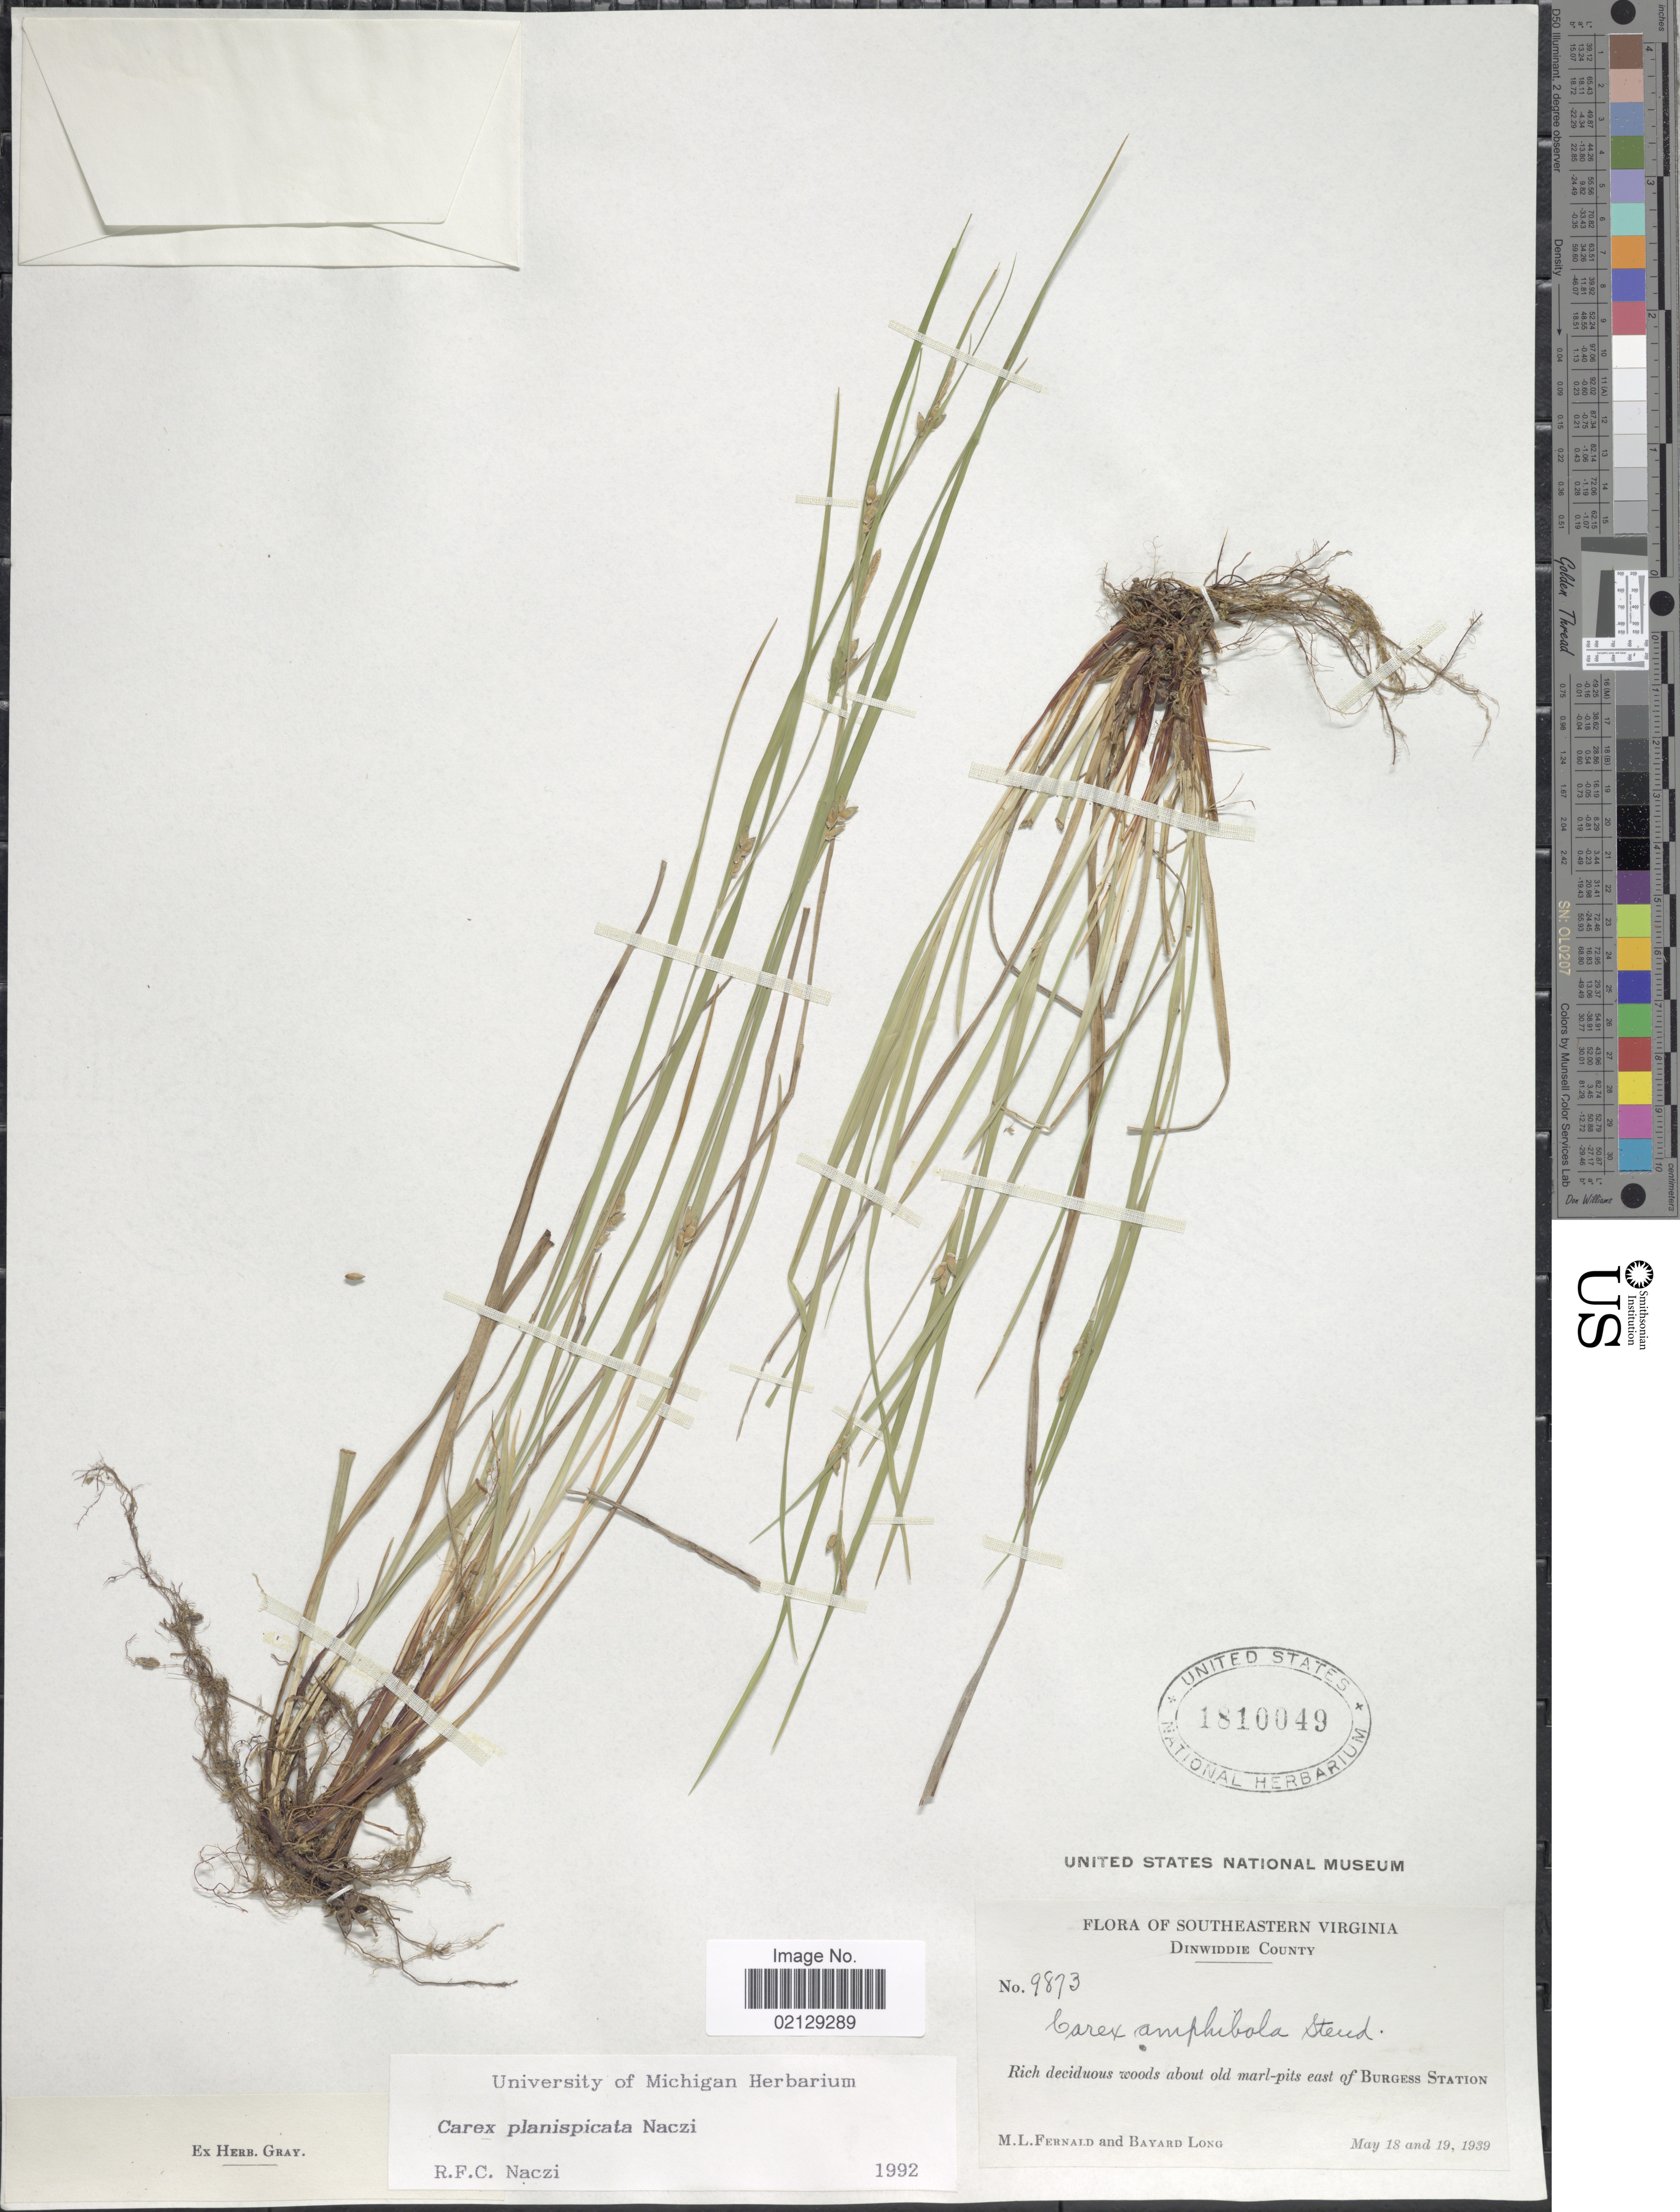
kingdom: Plantae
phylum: Tracheophyta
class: Liliopsida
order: Poales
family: Cyperaceae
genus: Carex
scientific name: Carex planispicata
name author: Naczi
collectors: M. L. Fernald & B. Long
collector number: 9873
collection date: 1939-05-18/1939-05-19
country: United States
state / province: Virginia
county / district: Dinwiddie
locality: Southeastern Virginia, Dinwiddie County, Rich deciduous woods about old marl-pits east of Burgess Station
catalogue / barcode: US 1810049